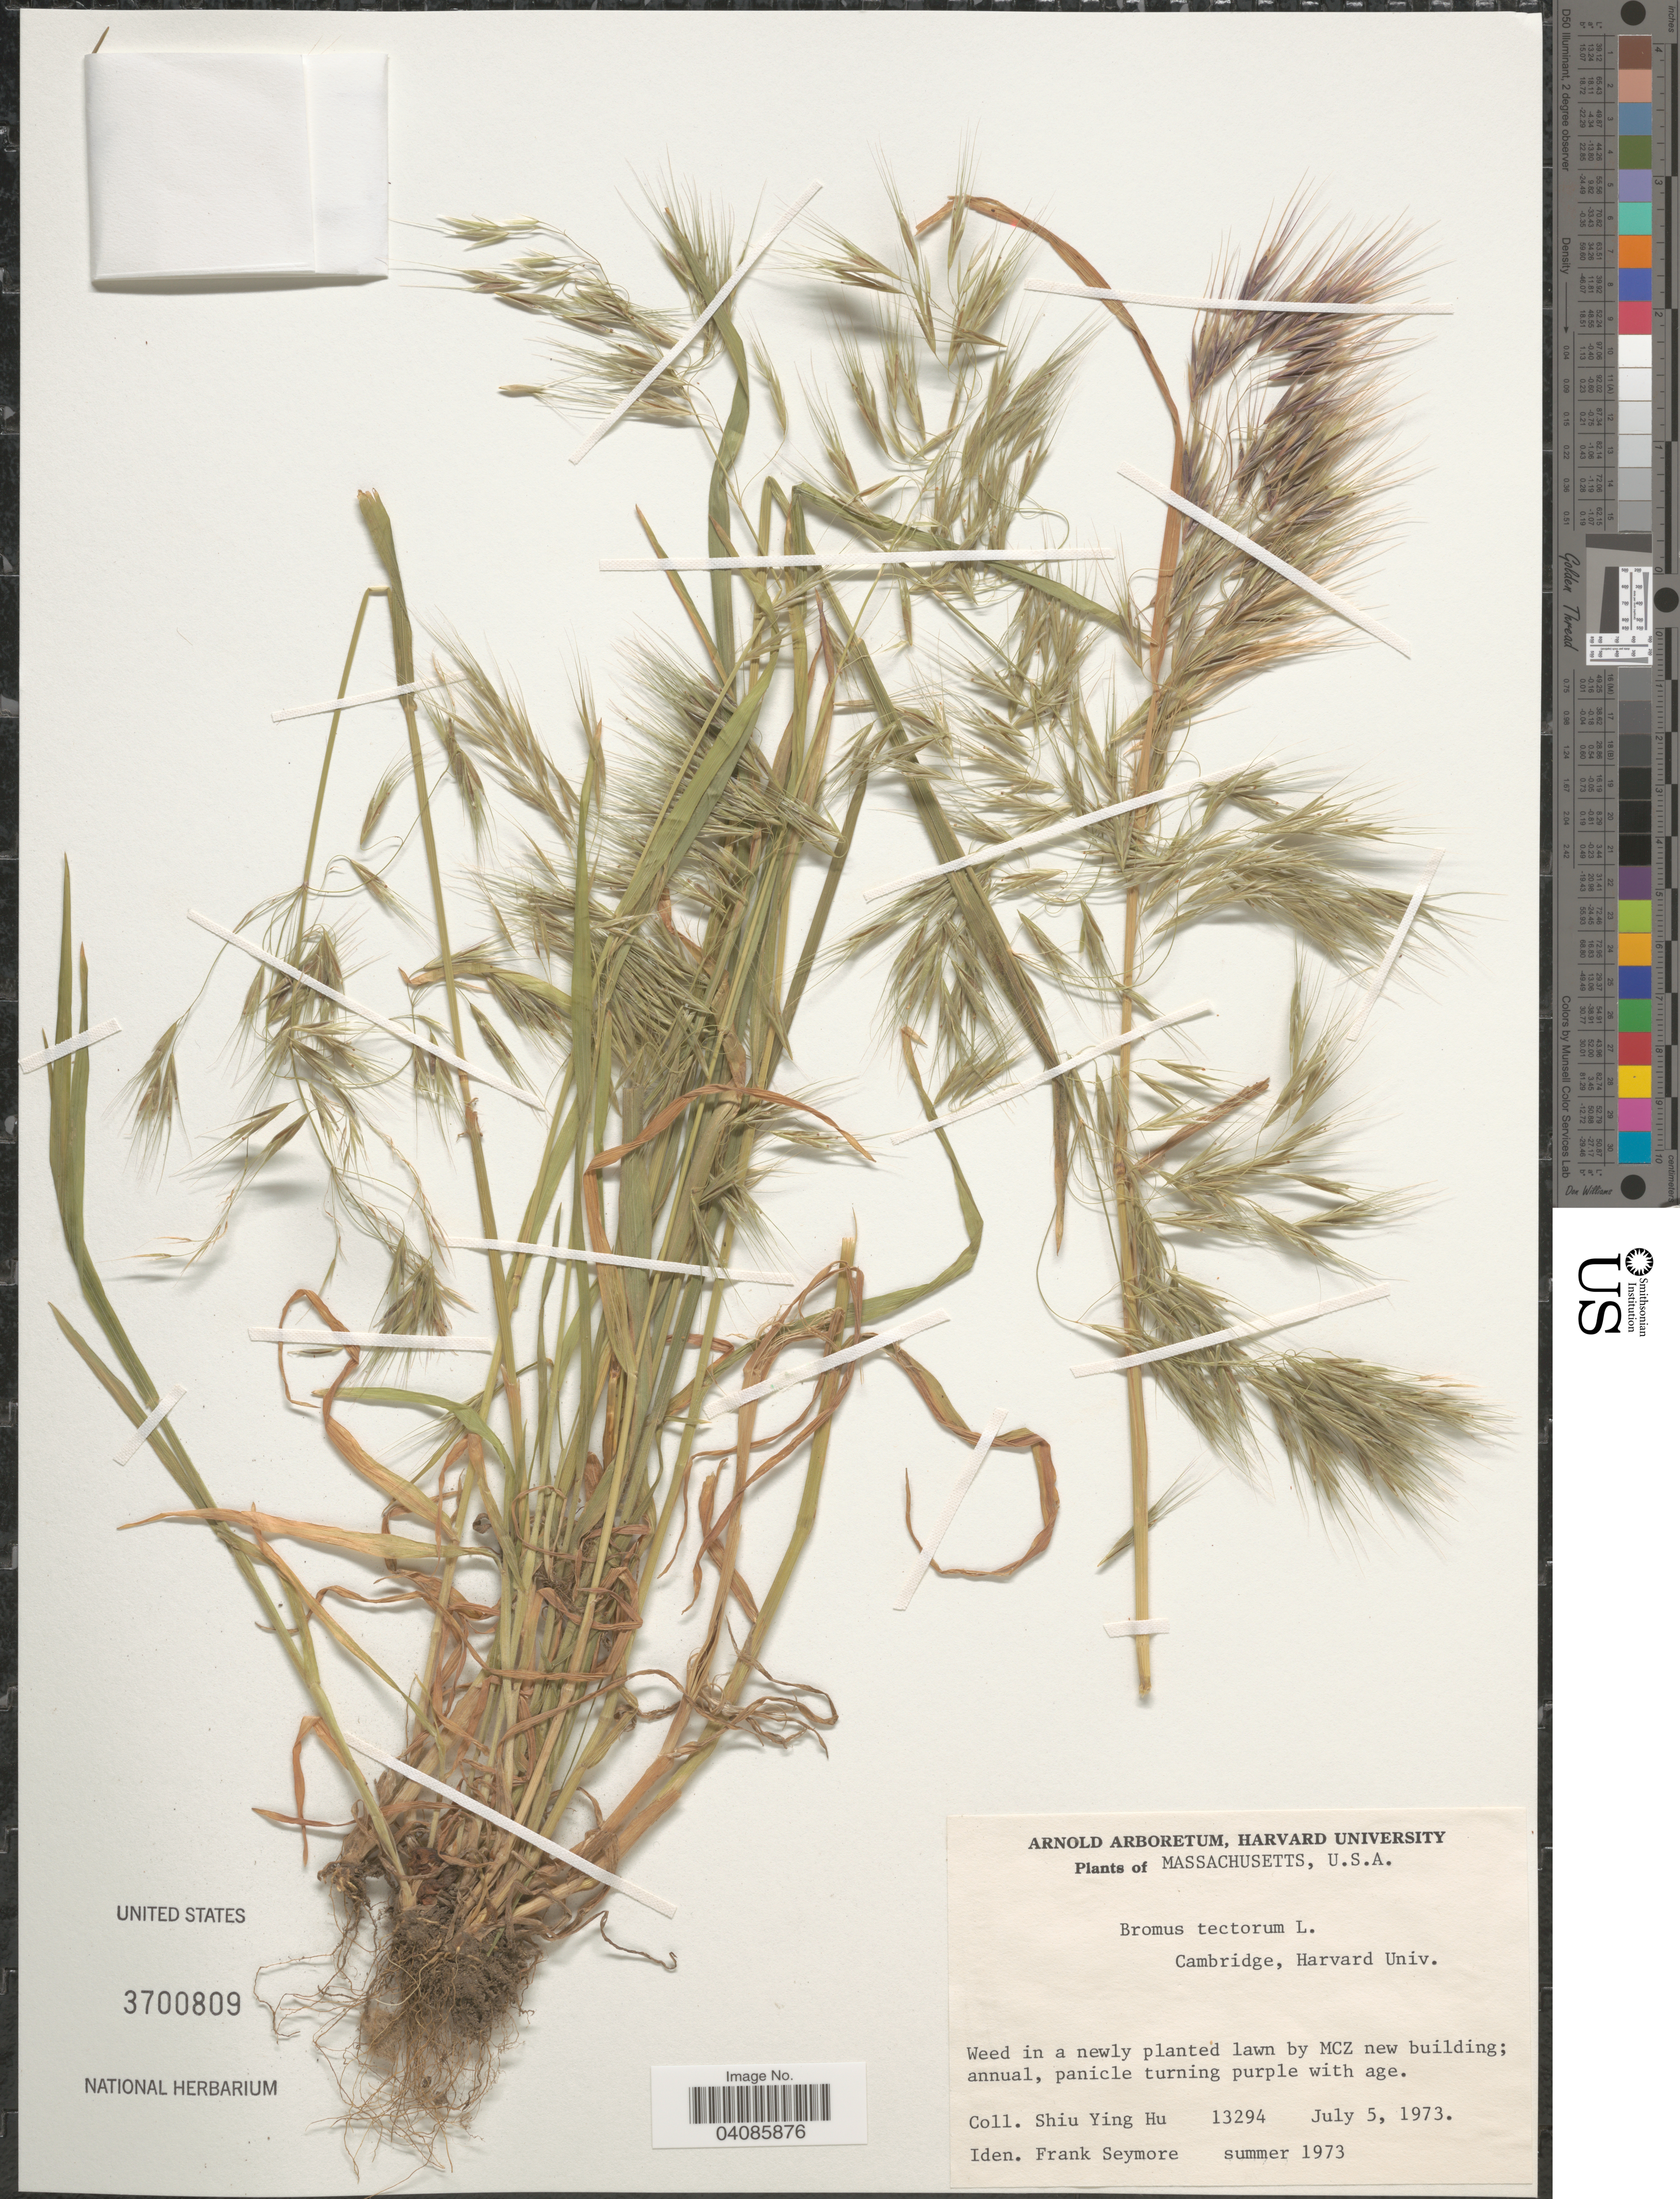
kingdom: Plantae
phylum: Tracheophyta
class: Liliopsida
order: Poales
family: Poaceae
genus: Bromus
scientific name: Bromus tectorum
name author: L.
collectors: S. Y. Hu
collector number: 13294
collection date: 1973-07-05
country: United States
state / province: Massachusetts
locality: Cambridge, Harvard Univ. In a newly planted lawn by MCZ new building.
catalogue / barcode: US 3700809